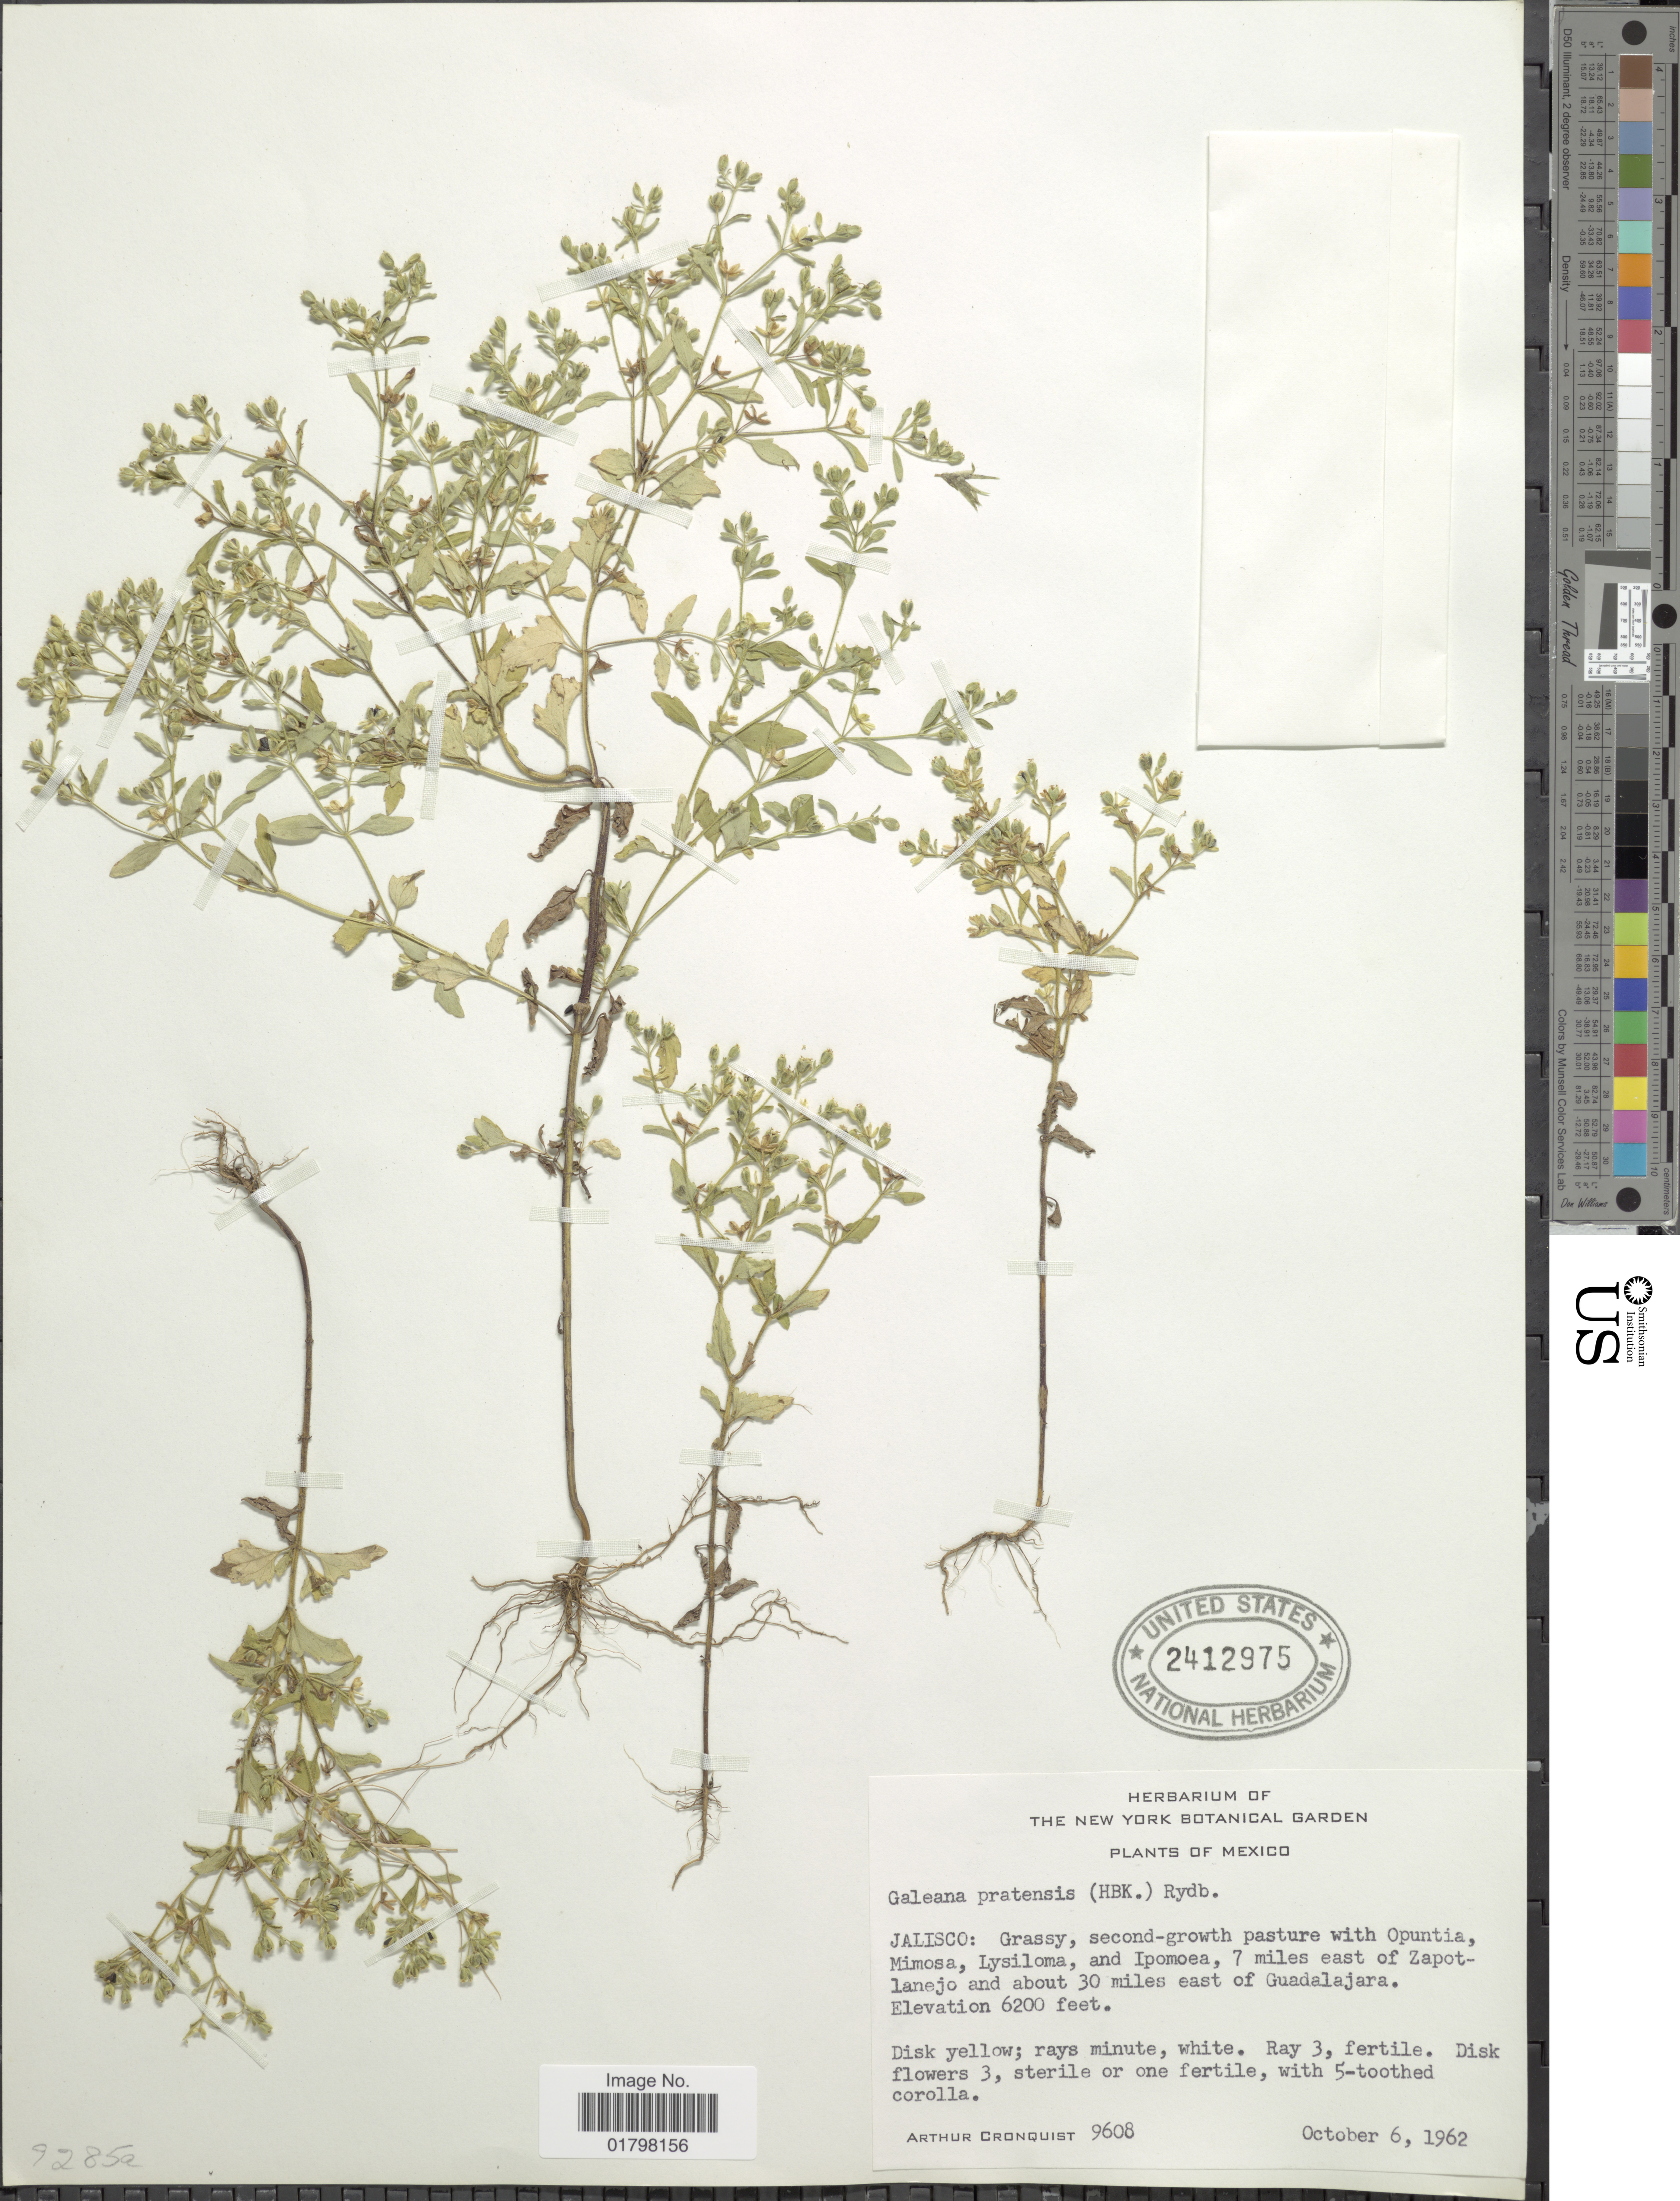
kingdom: Plantae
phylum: Tracheophyta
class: Magnoliopsida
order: Asterales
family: Asteraceae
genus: Galeana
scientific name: Galeana pratensis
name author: (Kunth) Rydb.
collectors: A. J. Cronquist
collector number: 9608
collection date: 1962-10-06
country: Mexico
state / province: Jalisco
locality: Jalisco:7 miles east of Zapotalanejo and about 30 miles east of Guadalajara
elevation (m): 1890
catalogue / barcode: US 2412975